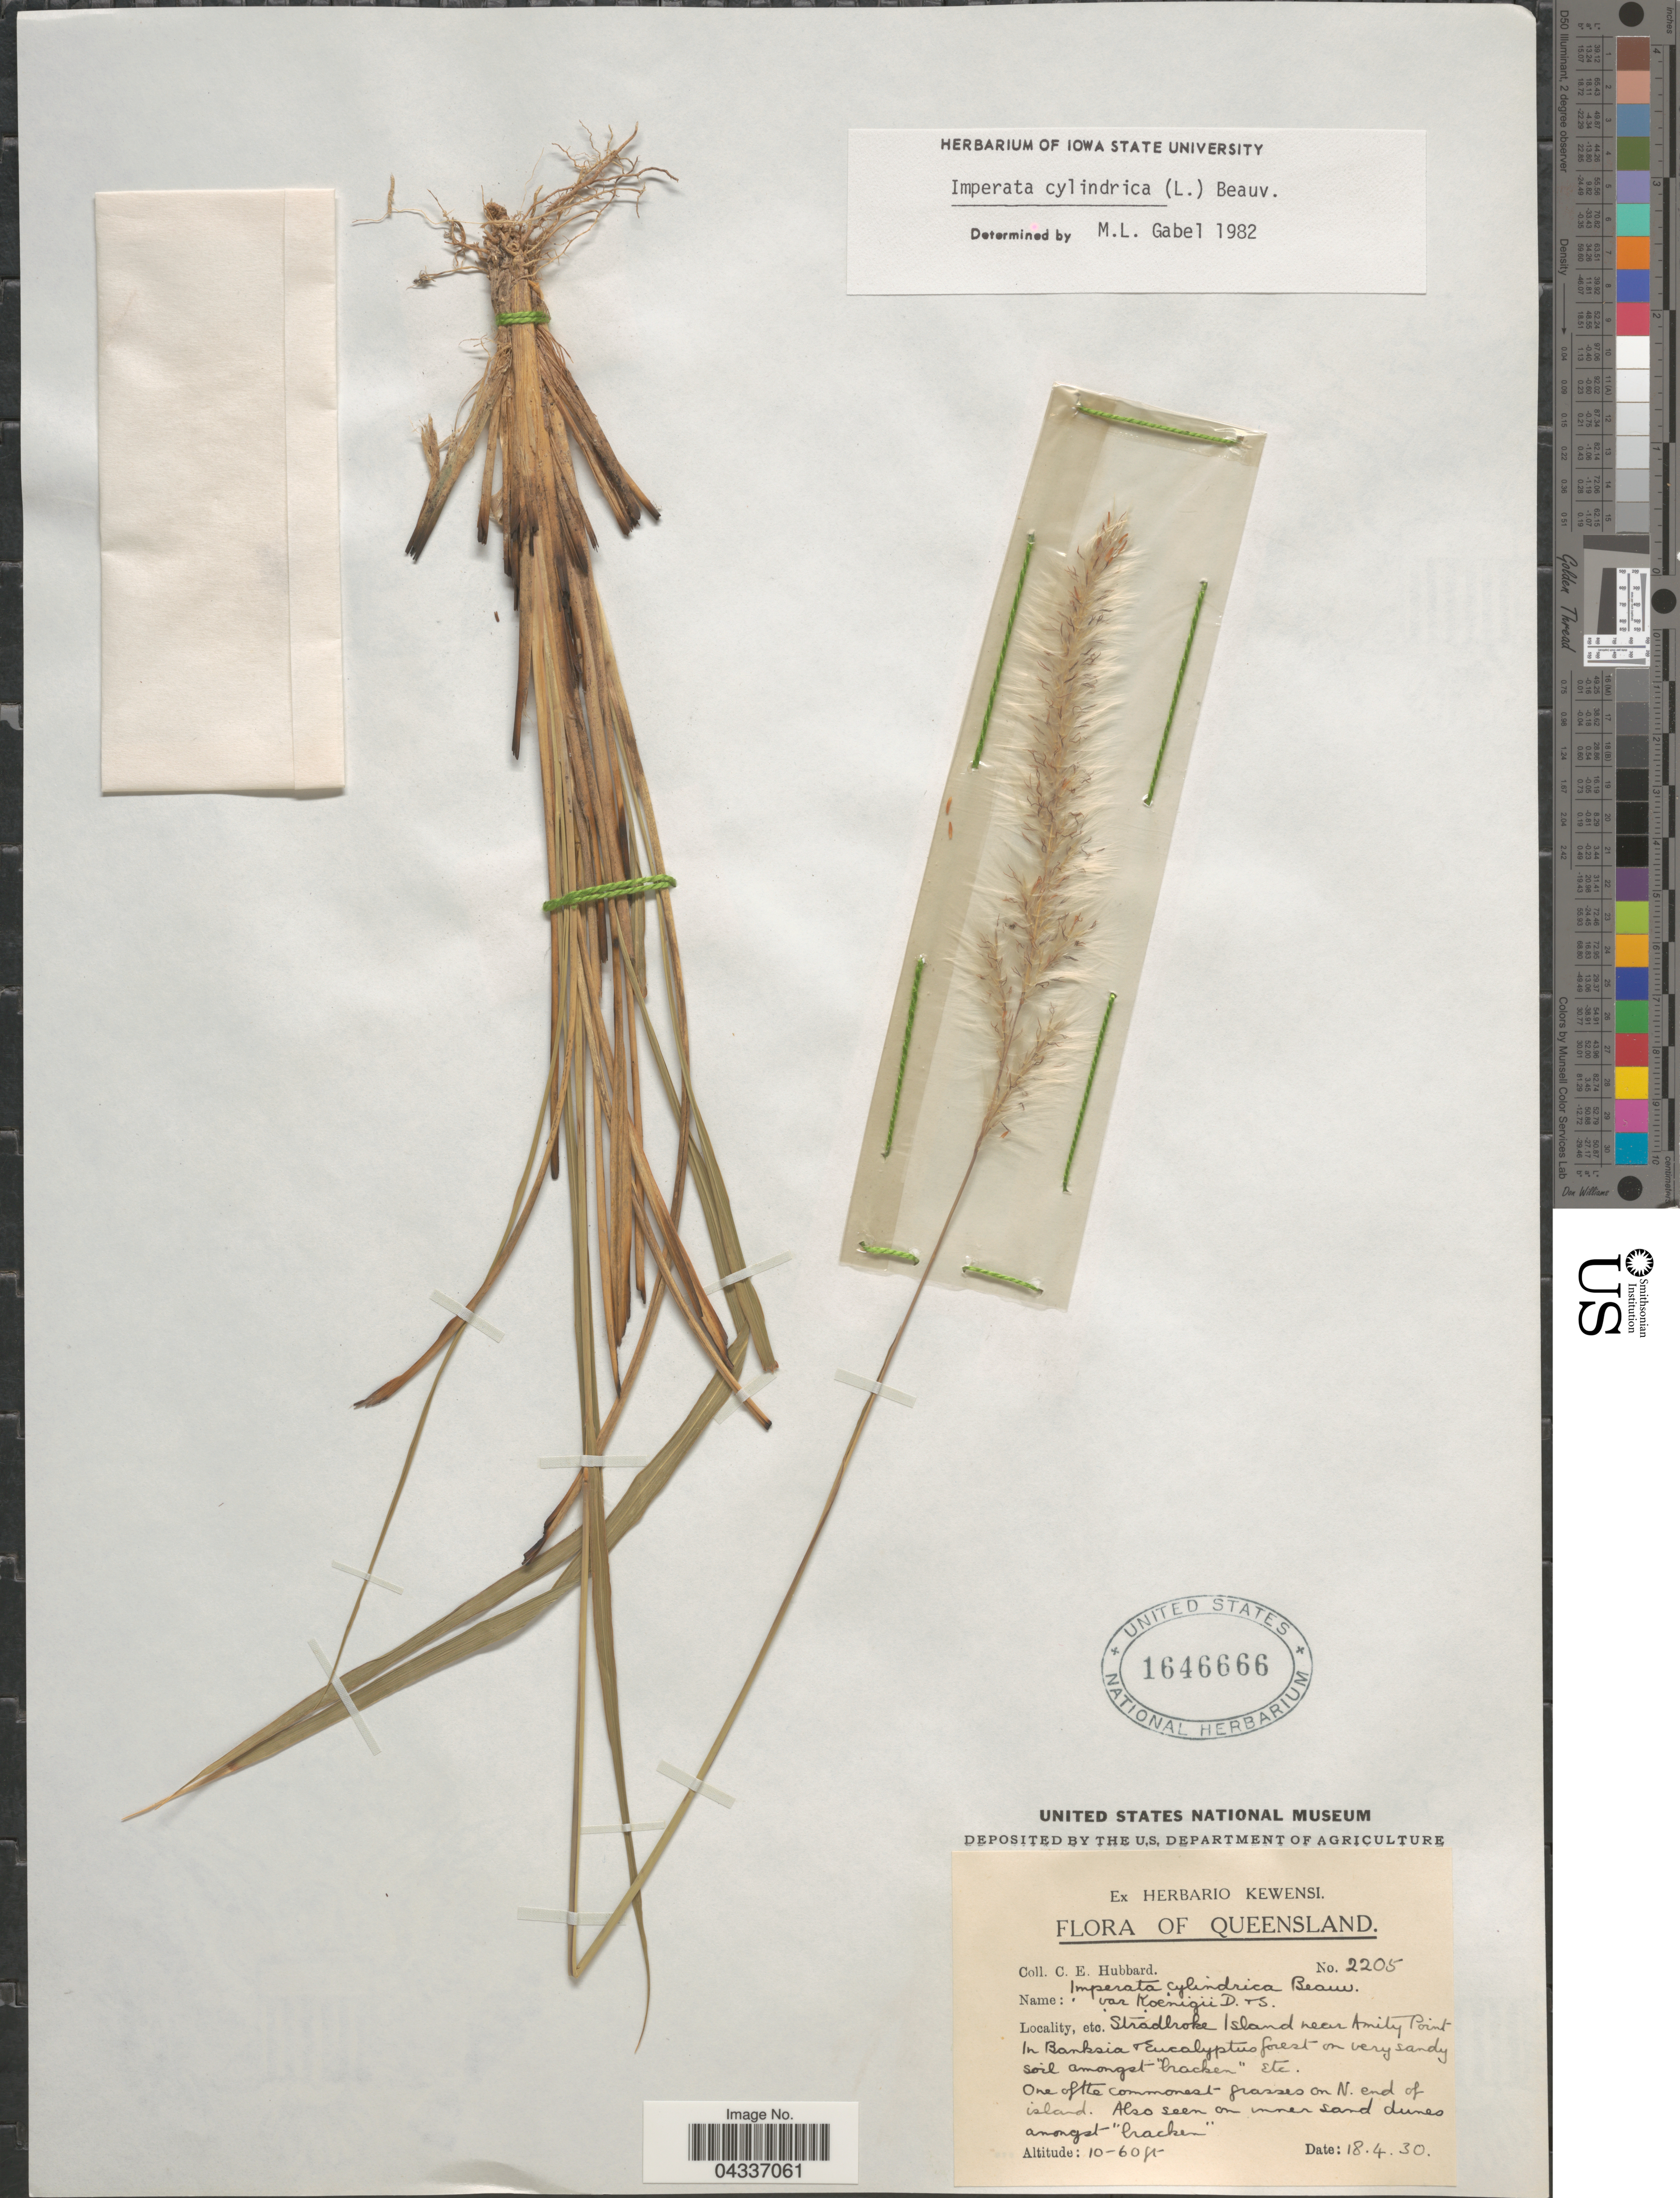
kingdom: Plantae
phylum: Tracheophyta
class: Liliopsida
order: Poales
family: Poaceae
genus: Imperata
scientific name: Imperata cylindrica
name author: (L.) P. Beauv.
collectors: C. E. Hubbard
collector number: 2205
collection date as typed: Transcribed d/m/y: 18/4/30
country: Australia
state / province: Queensland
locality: Stradbroke Island near Amity Point. On N. end of island.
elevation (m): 3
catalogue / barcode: US 1646666